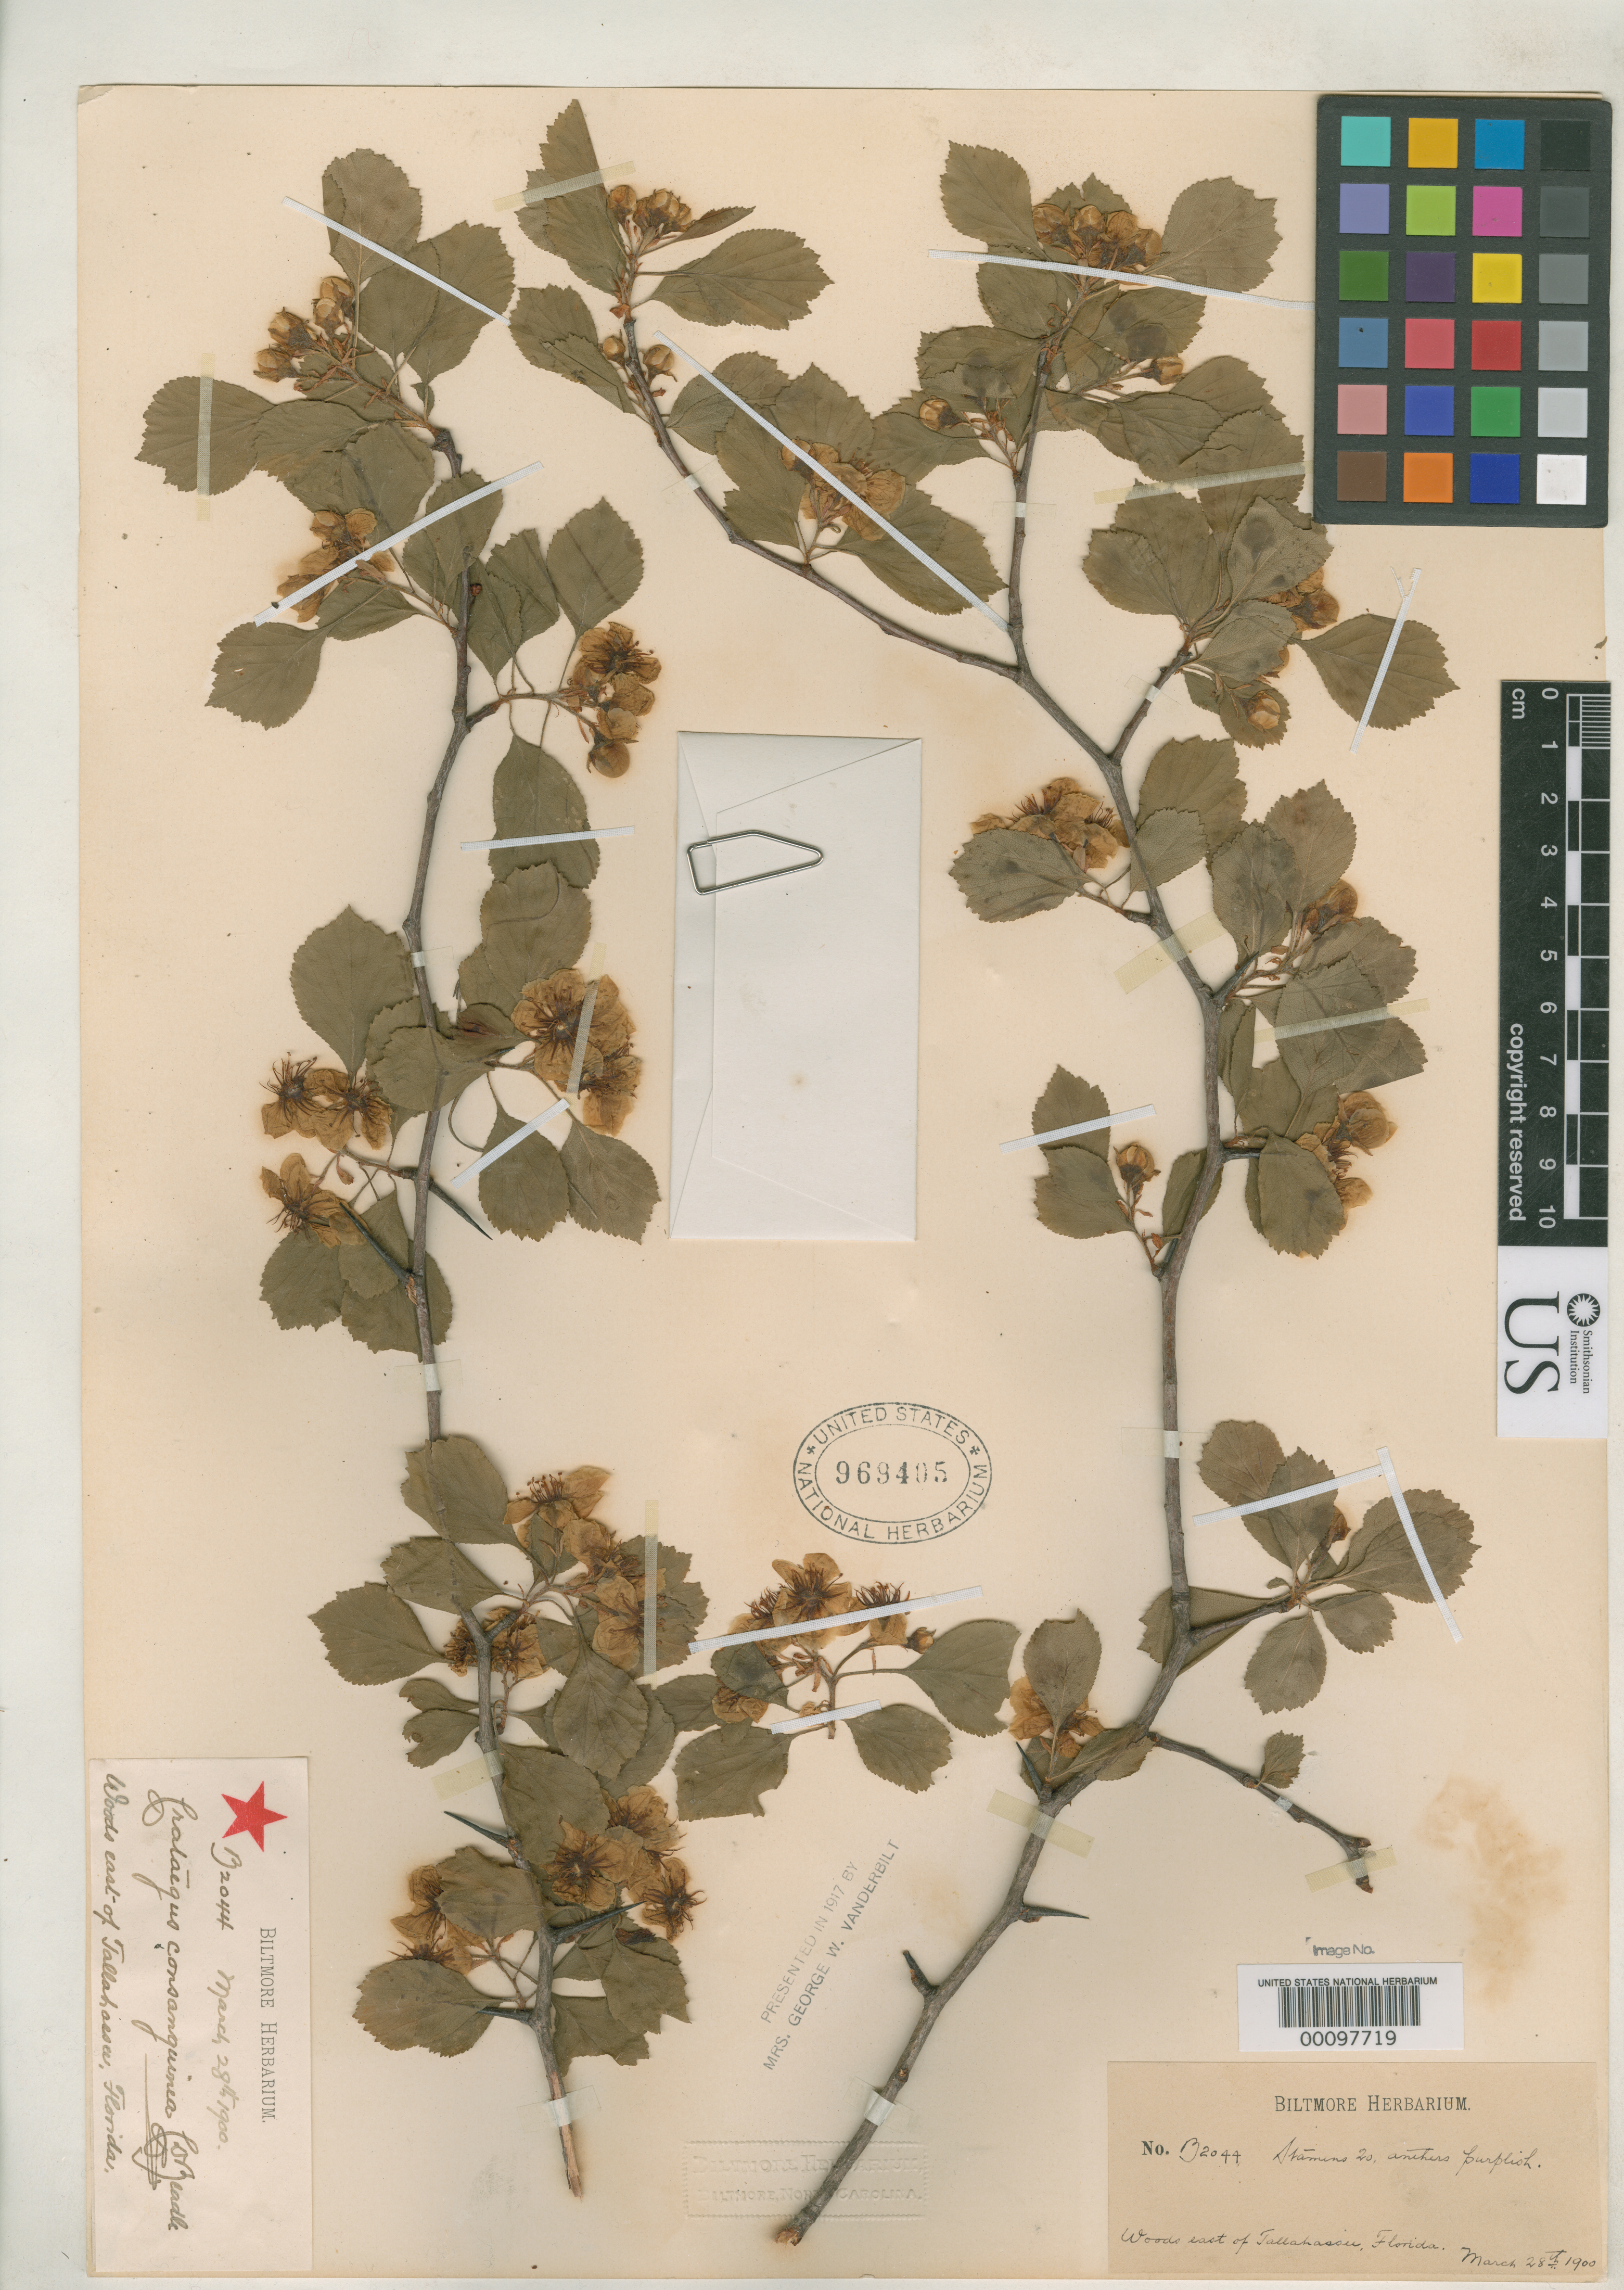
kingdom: Plantae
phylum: Tracheophyta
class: Magnoliopsida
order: Rosales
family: Rosaceae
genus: Crataegus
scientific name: Crataegus consanguinea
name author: Beadle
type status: Type Collection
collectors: ex herb. Biltmore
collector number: B 2044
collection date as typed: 28 Mar 1900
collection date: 1900-03-28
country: United States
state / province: Florida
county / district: Leon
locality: East of Tallahassee.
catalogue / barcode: US 969405